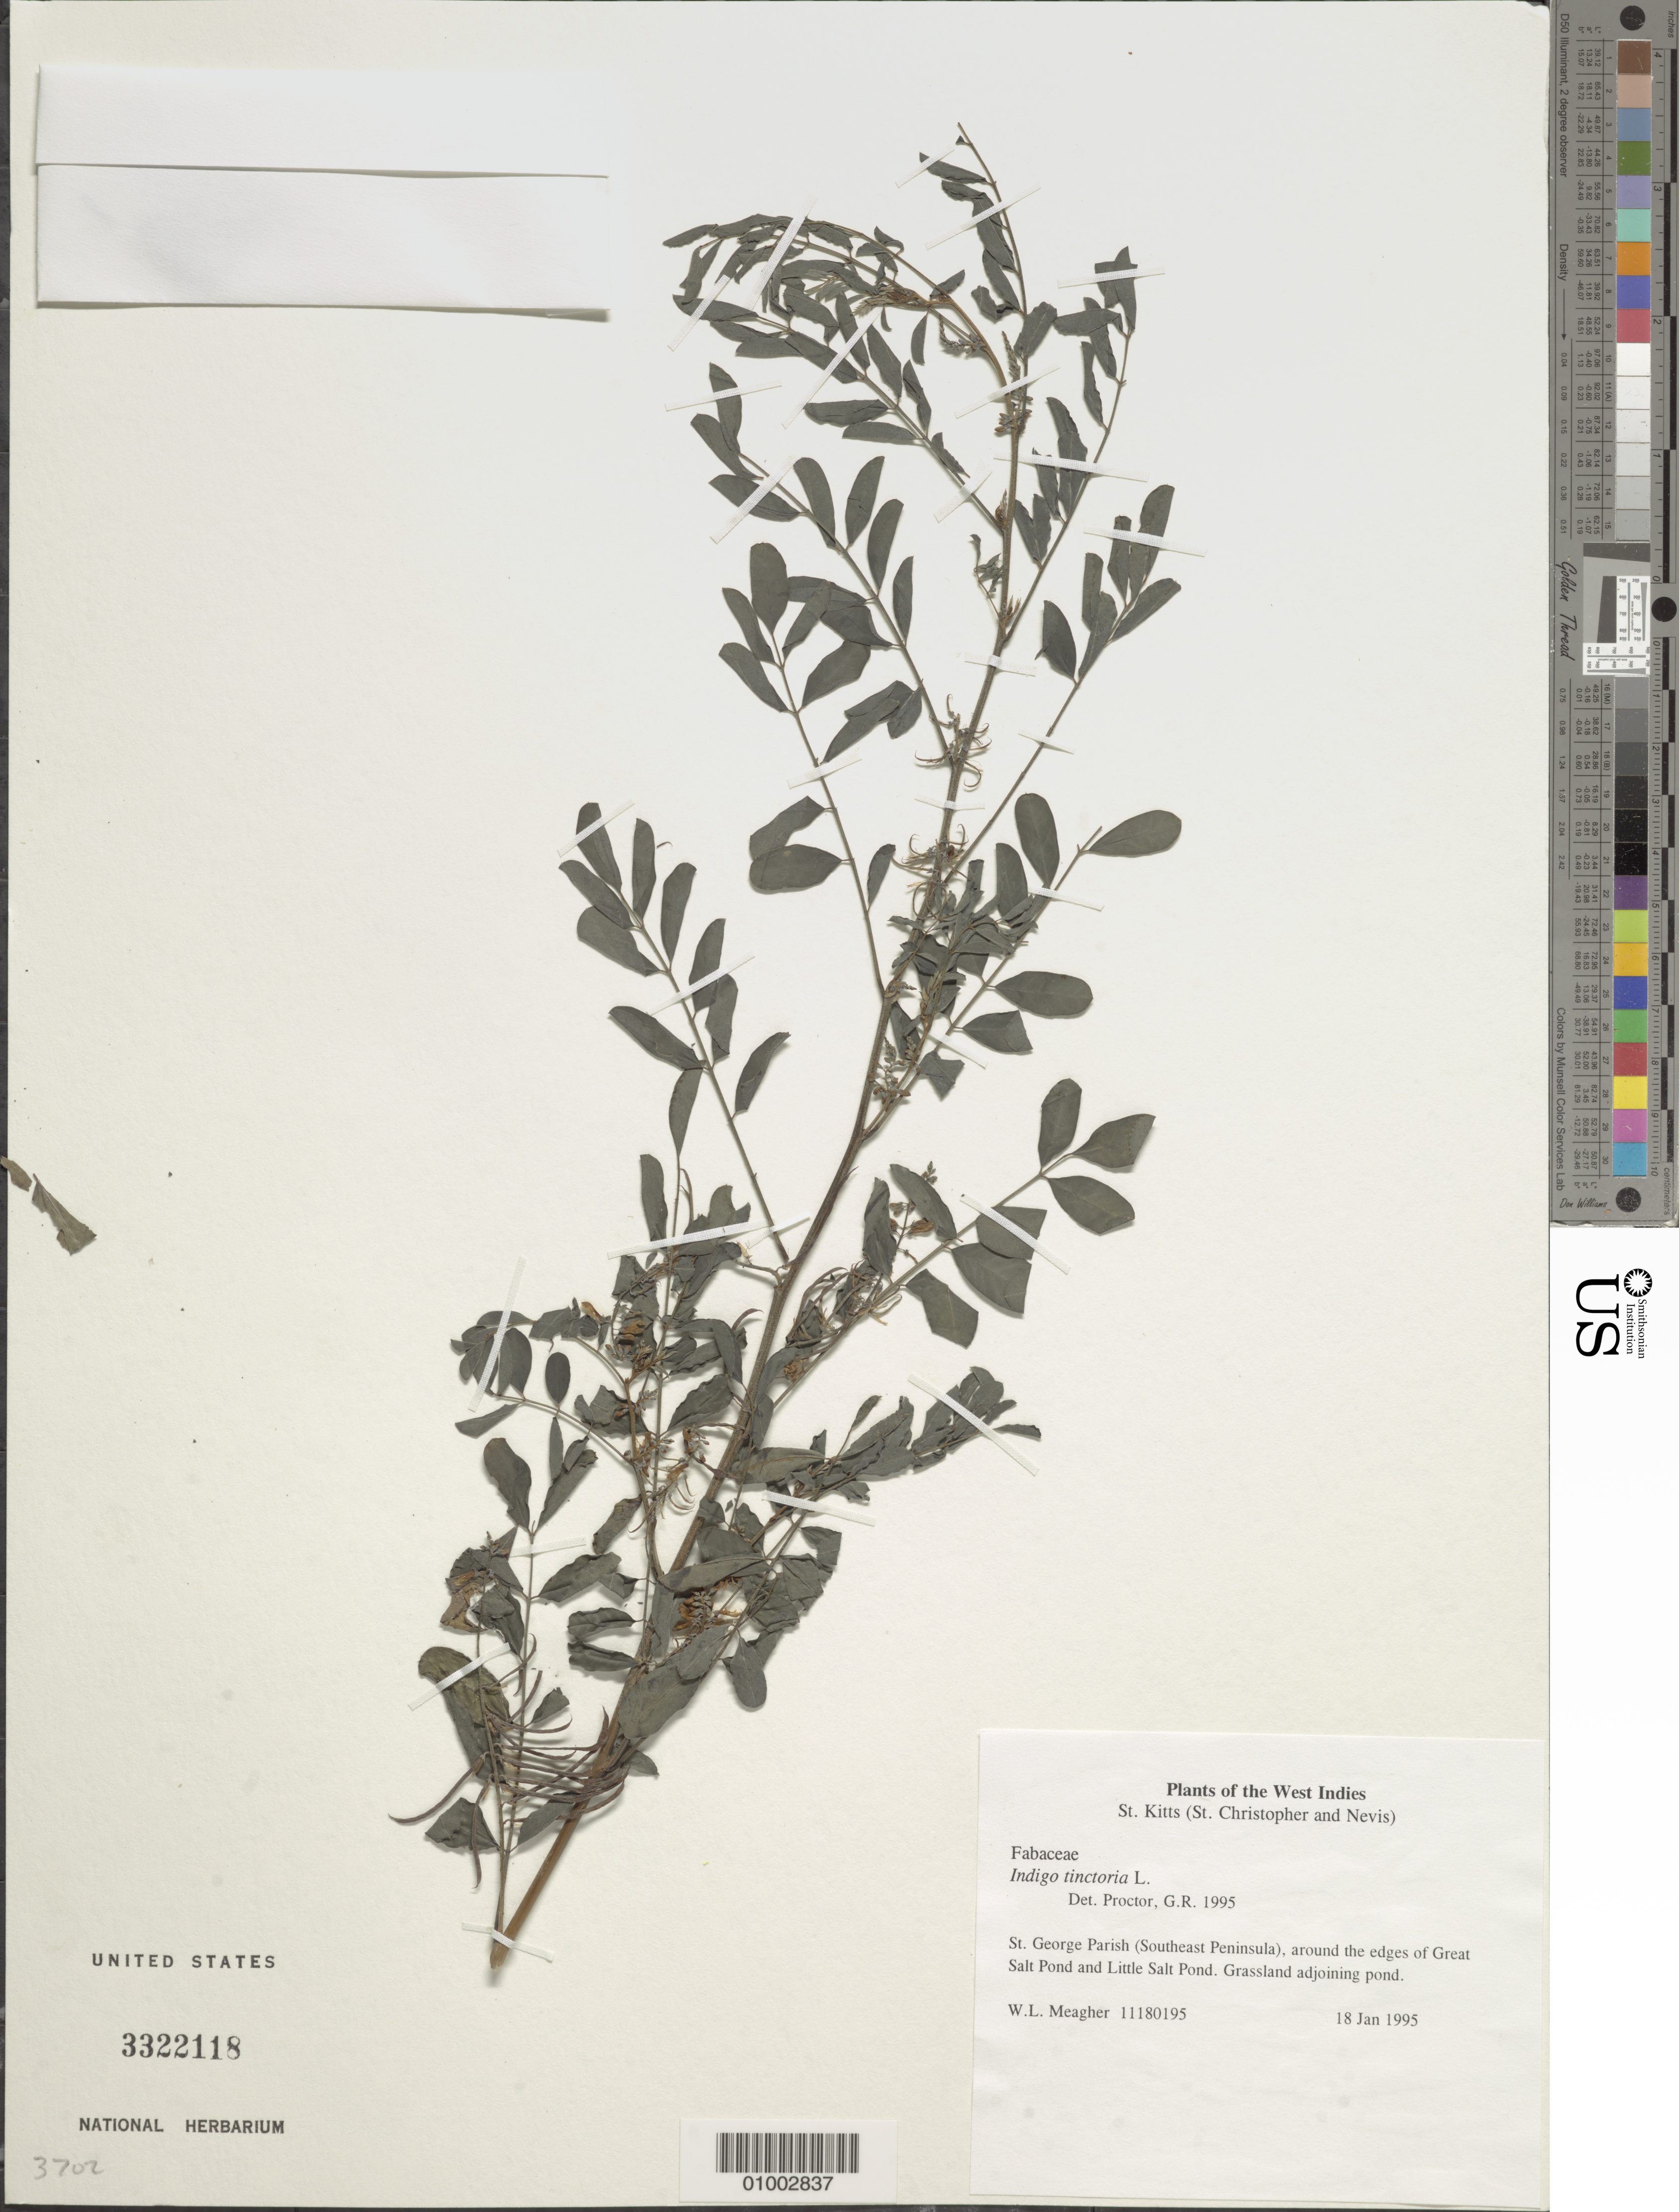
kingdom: Plantae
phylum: Tracheophyta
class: Magnoliopsida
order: Fabales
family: Fabaceae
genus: Indigofera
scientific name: Indigofera tinctoria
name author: L.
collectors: W. Meagher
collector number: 11180195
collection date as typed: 18 Jan 1995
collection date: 1995-01-18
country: St. Christopher-Nevis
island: St. Christopher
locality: St. George Parish, Southeast Peninsula, around the edges of Great Salt Pond and Little Salt Pond, Grassland adjoining pond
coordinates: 0 N, 0 E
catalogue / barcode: US 3322118